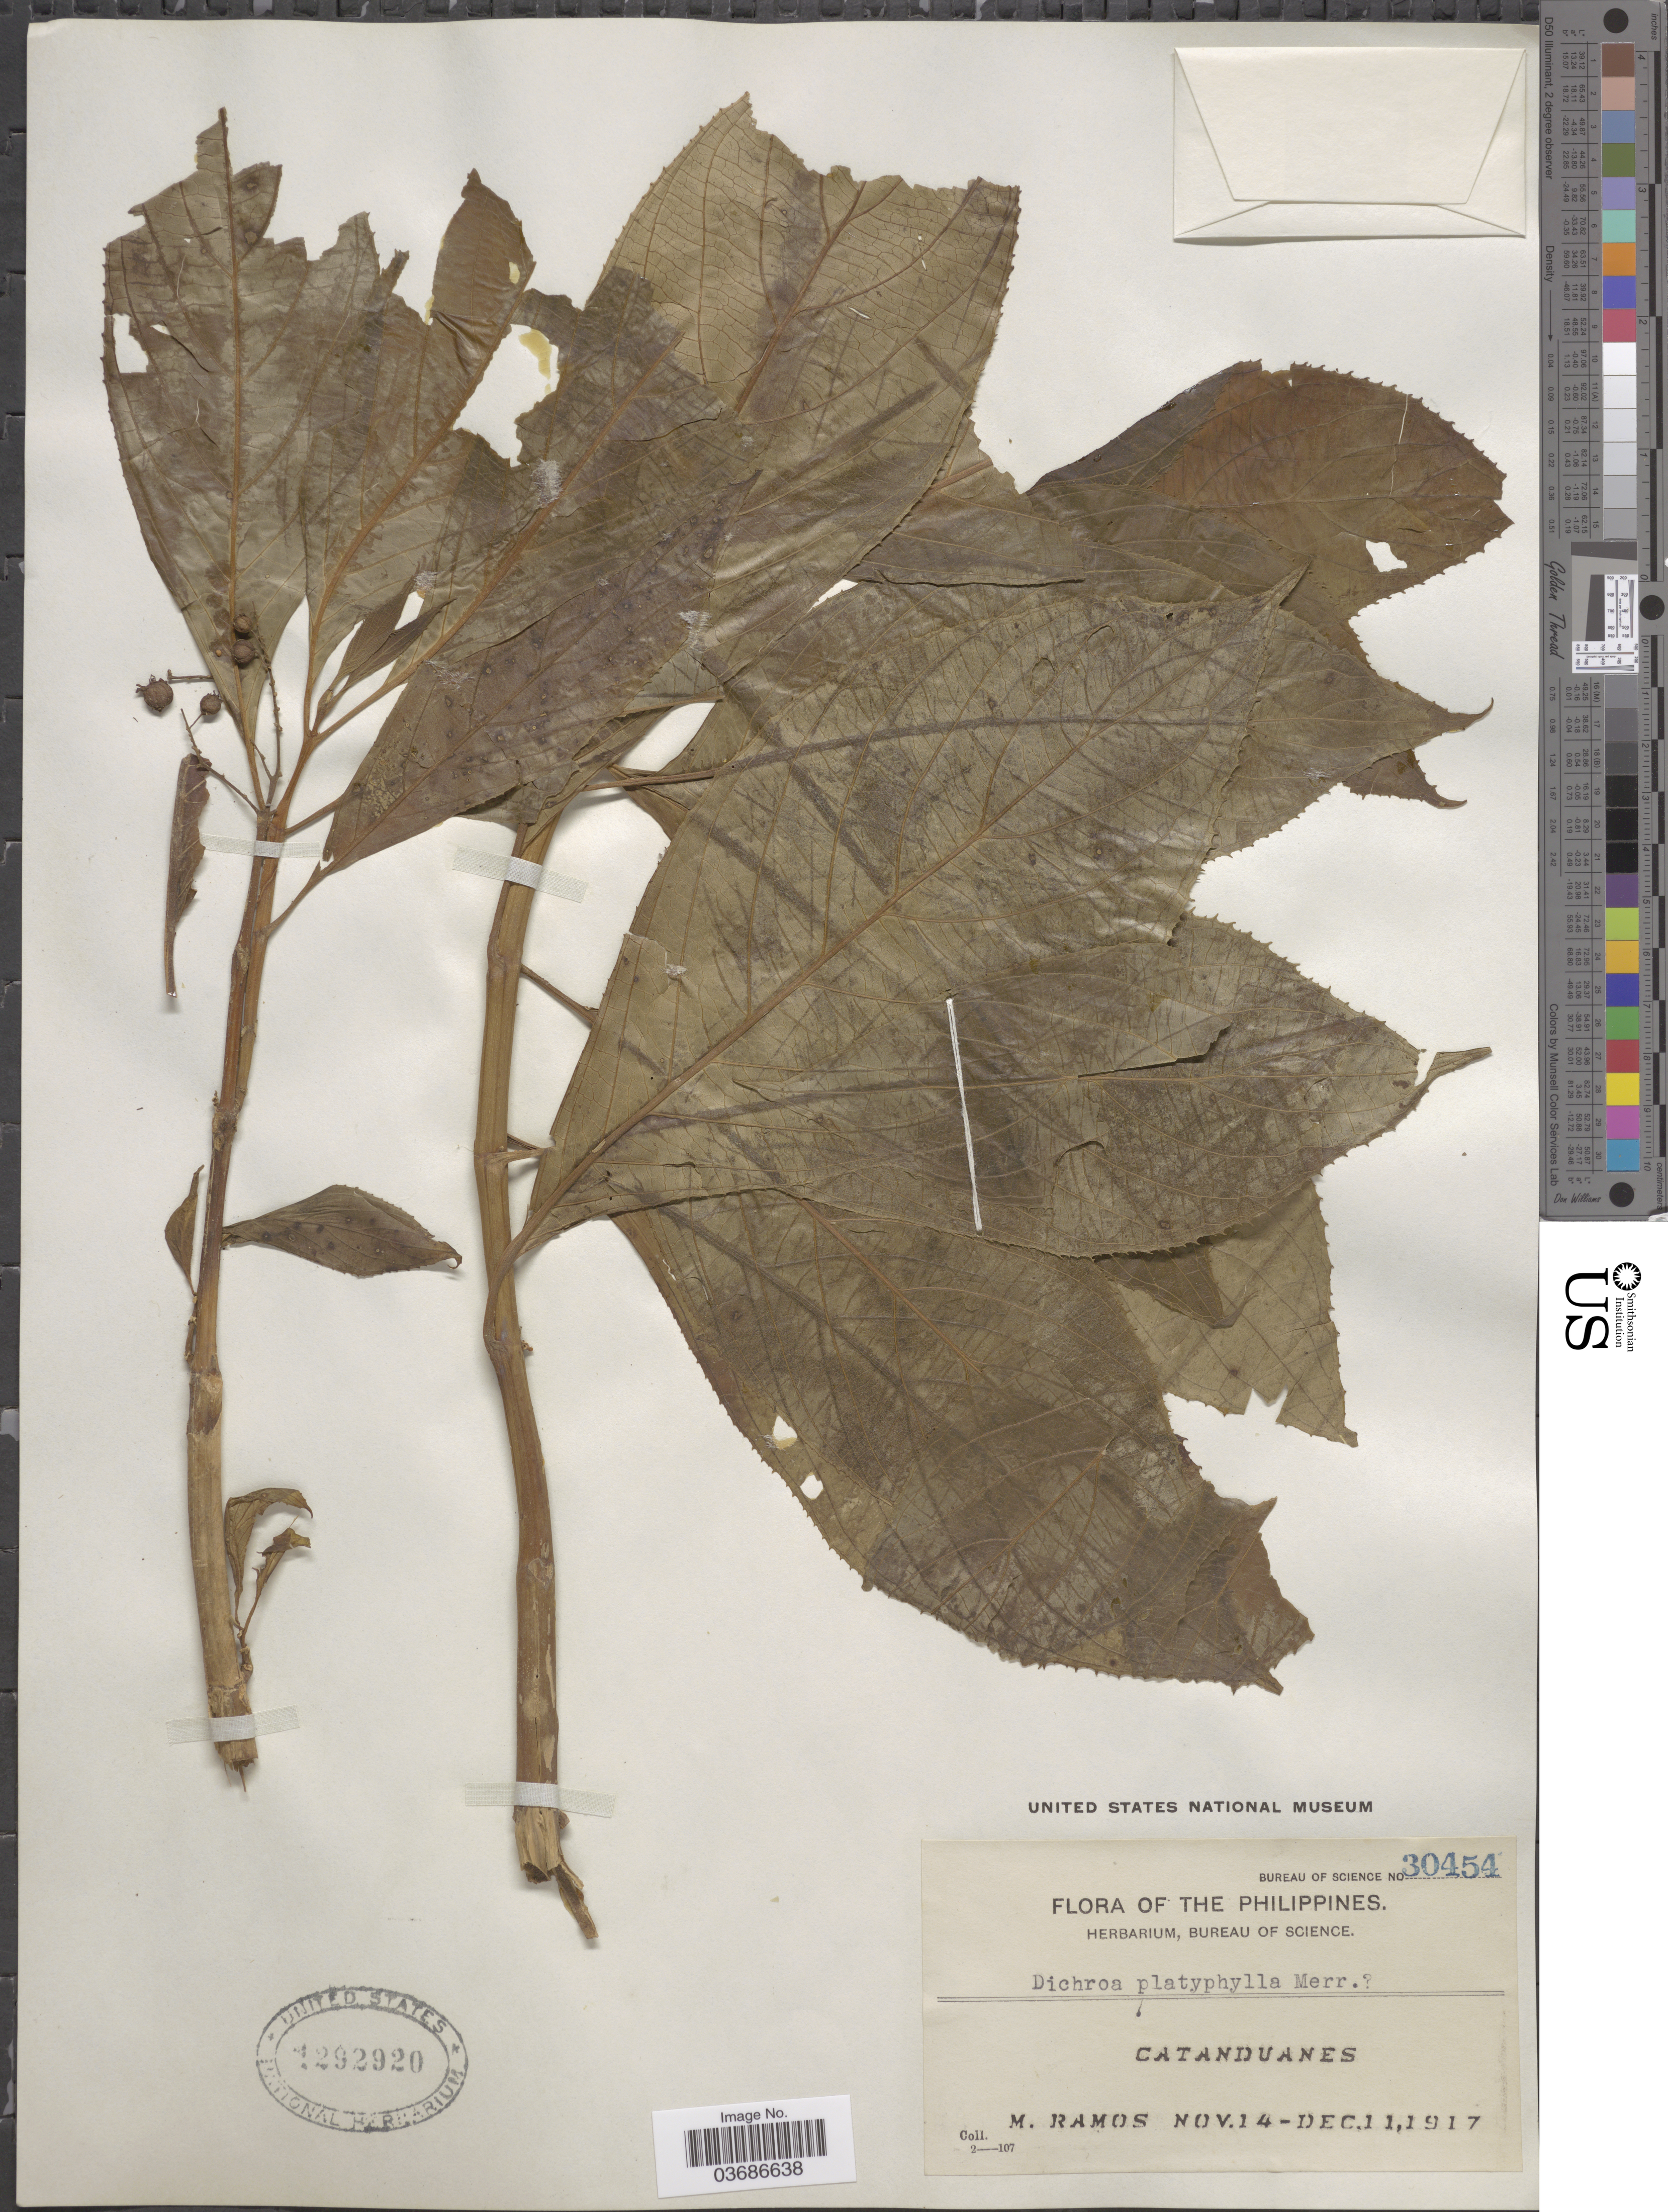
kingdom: Plantae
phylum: Tracheophyta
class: Magnoliopsida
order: Cornales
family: Hydrangeaceae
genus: Hydrangea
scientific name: Hydrangea ofeliae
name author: Sodusta & Lumawag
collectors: M. Ramos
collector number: Bureau of Science 30454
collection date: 1917-11-14/1917-12-01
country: Philippines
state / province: Bicol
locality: Catanduanes.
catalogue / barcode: US 1292920